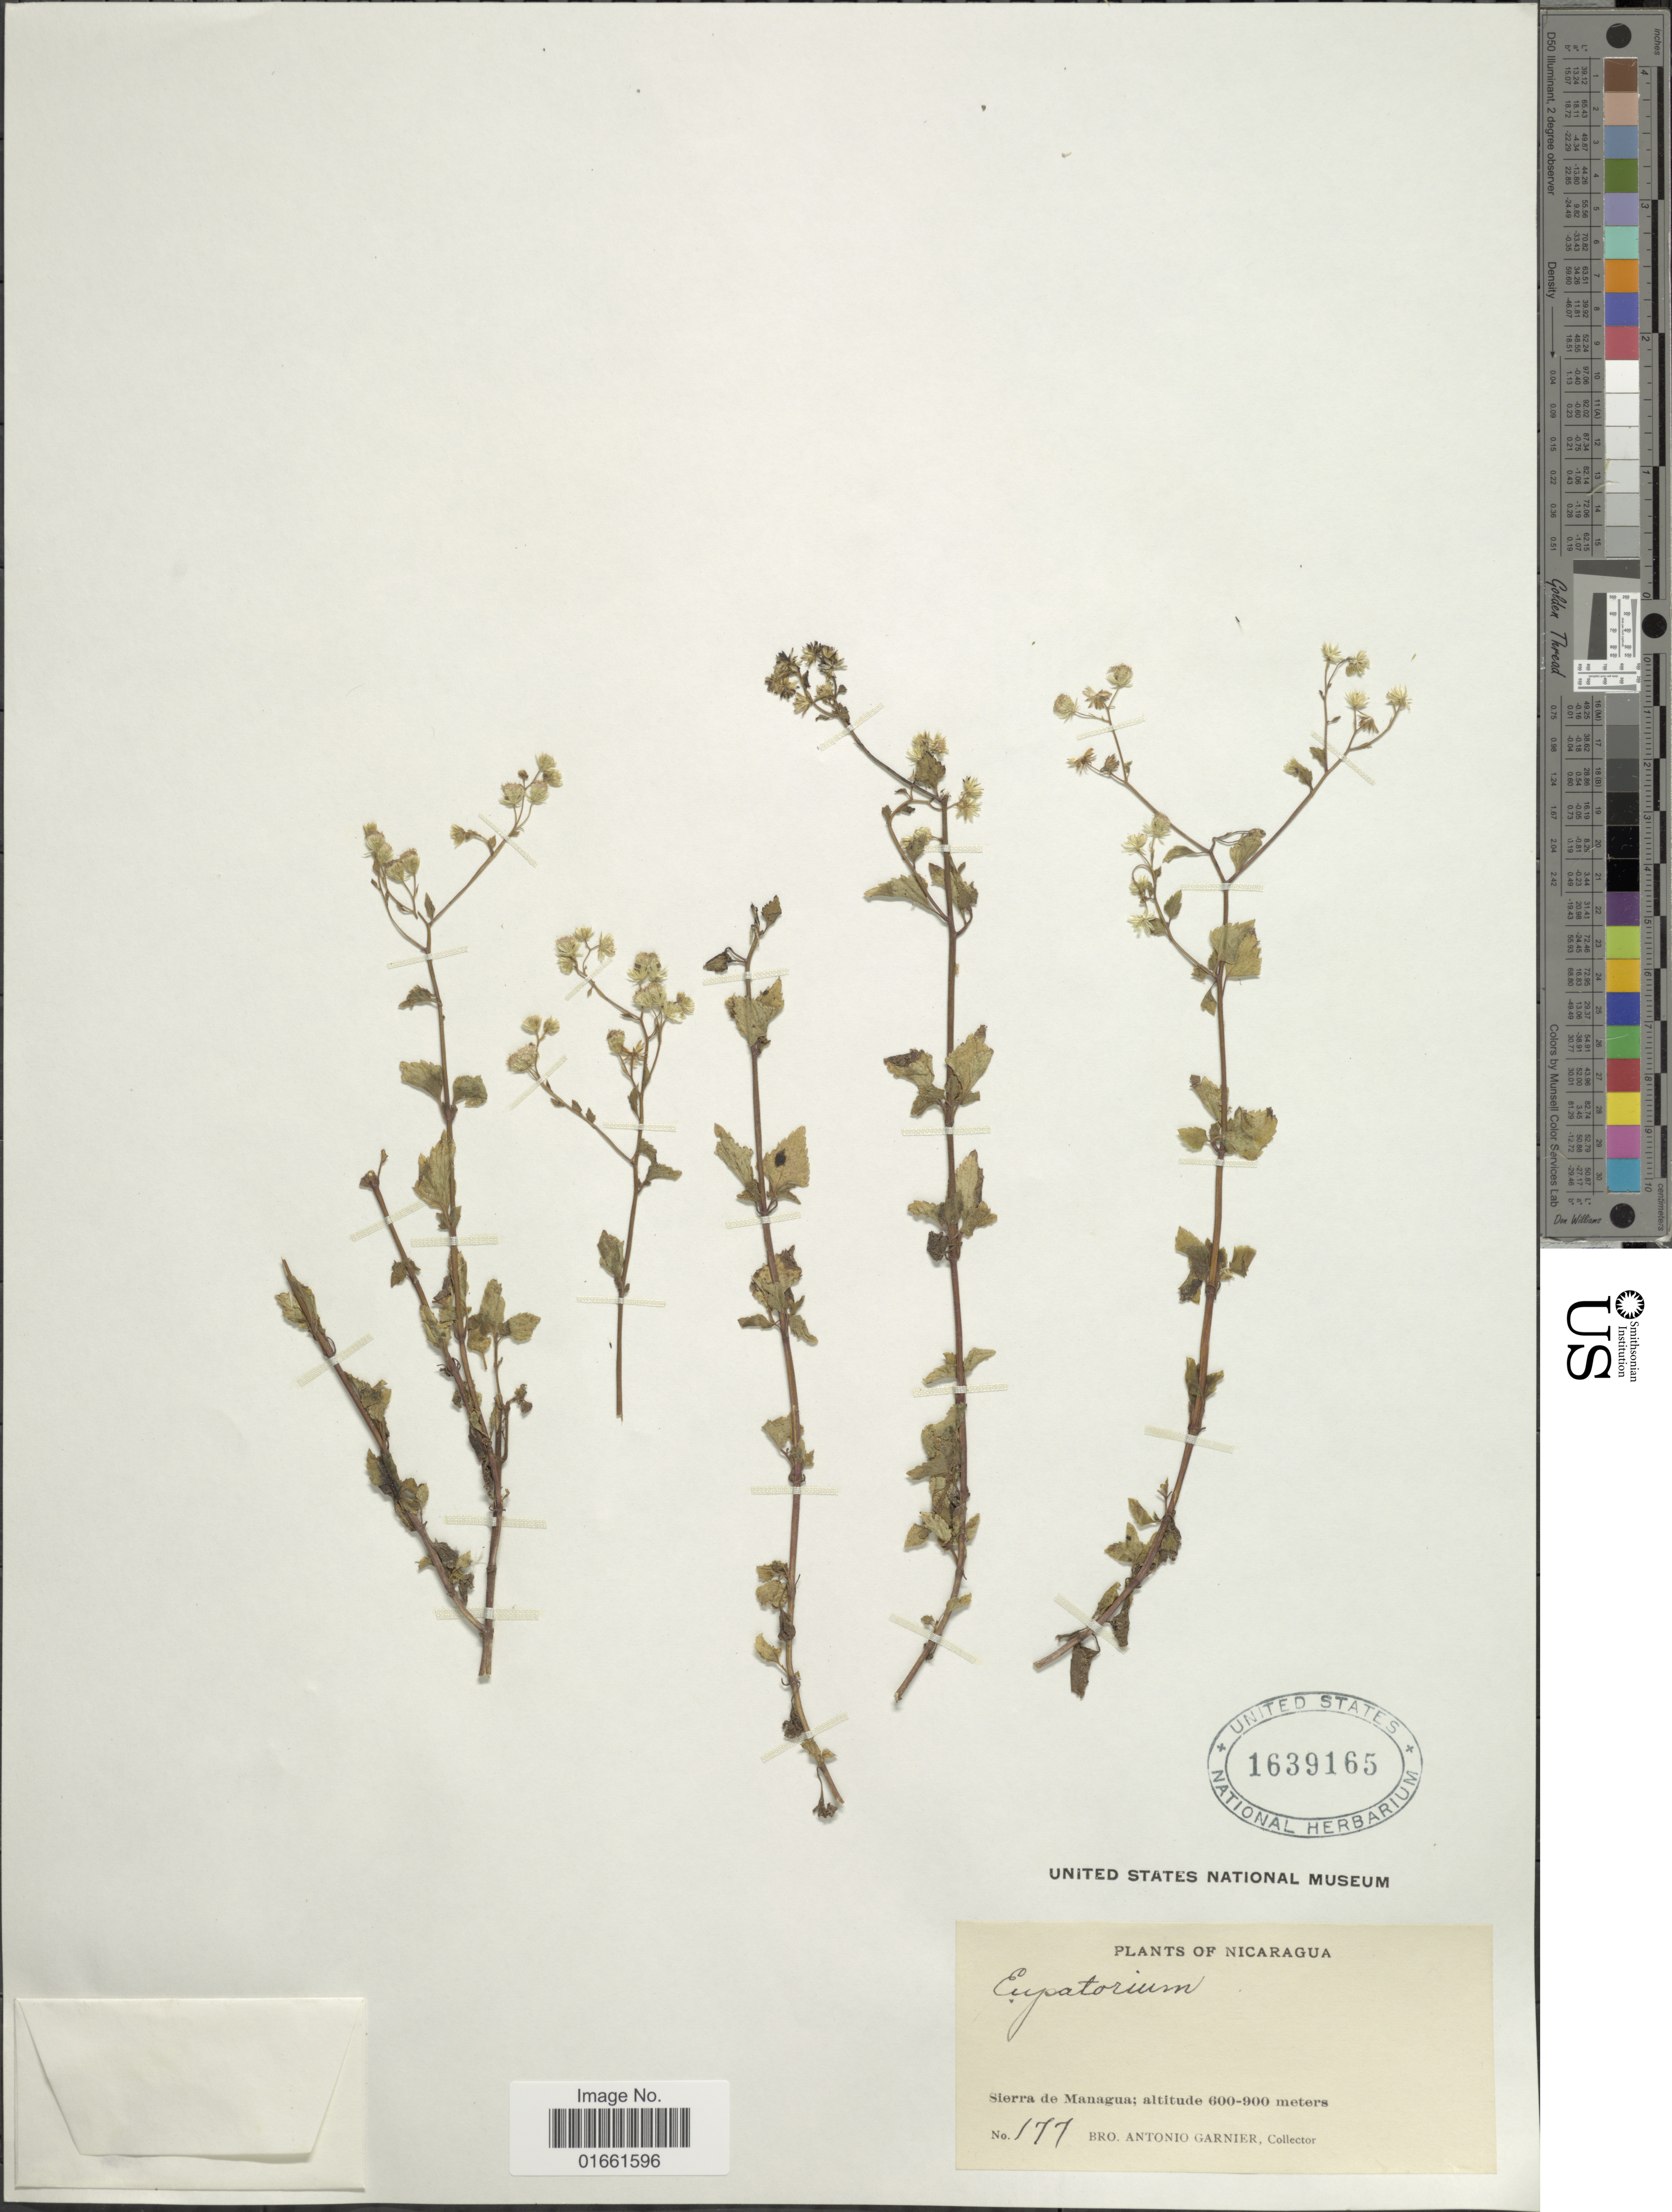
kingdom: Plantae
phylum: Tracheophyta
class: Magnoliopsida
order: Asterales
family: Asteraceae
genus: Fleischmannia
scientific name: Fleischmannia microstemon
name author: (Cass.) R.M. King & H. Rob.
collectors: Bro. A. Garnier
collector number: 177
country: Nicaragua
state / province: Managua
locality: Sierra de Managua.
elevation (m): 600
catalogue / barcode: US 1639165